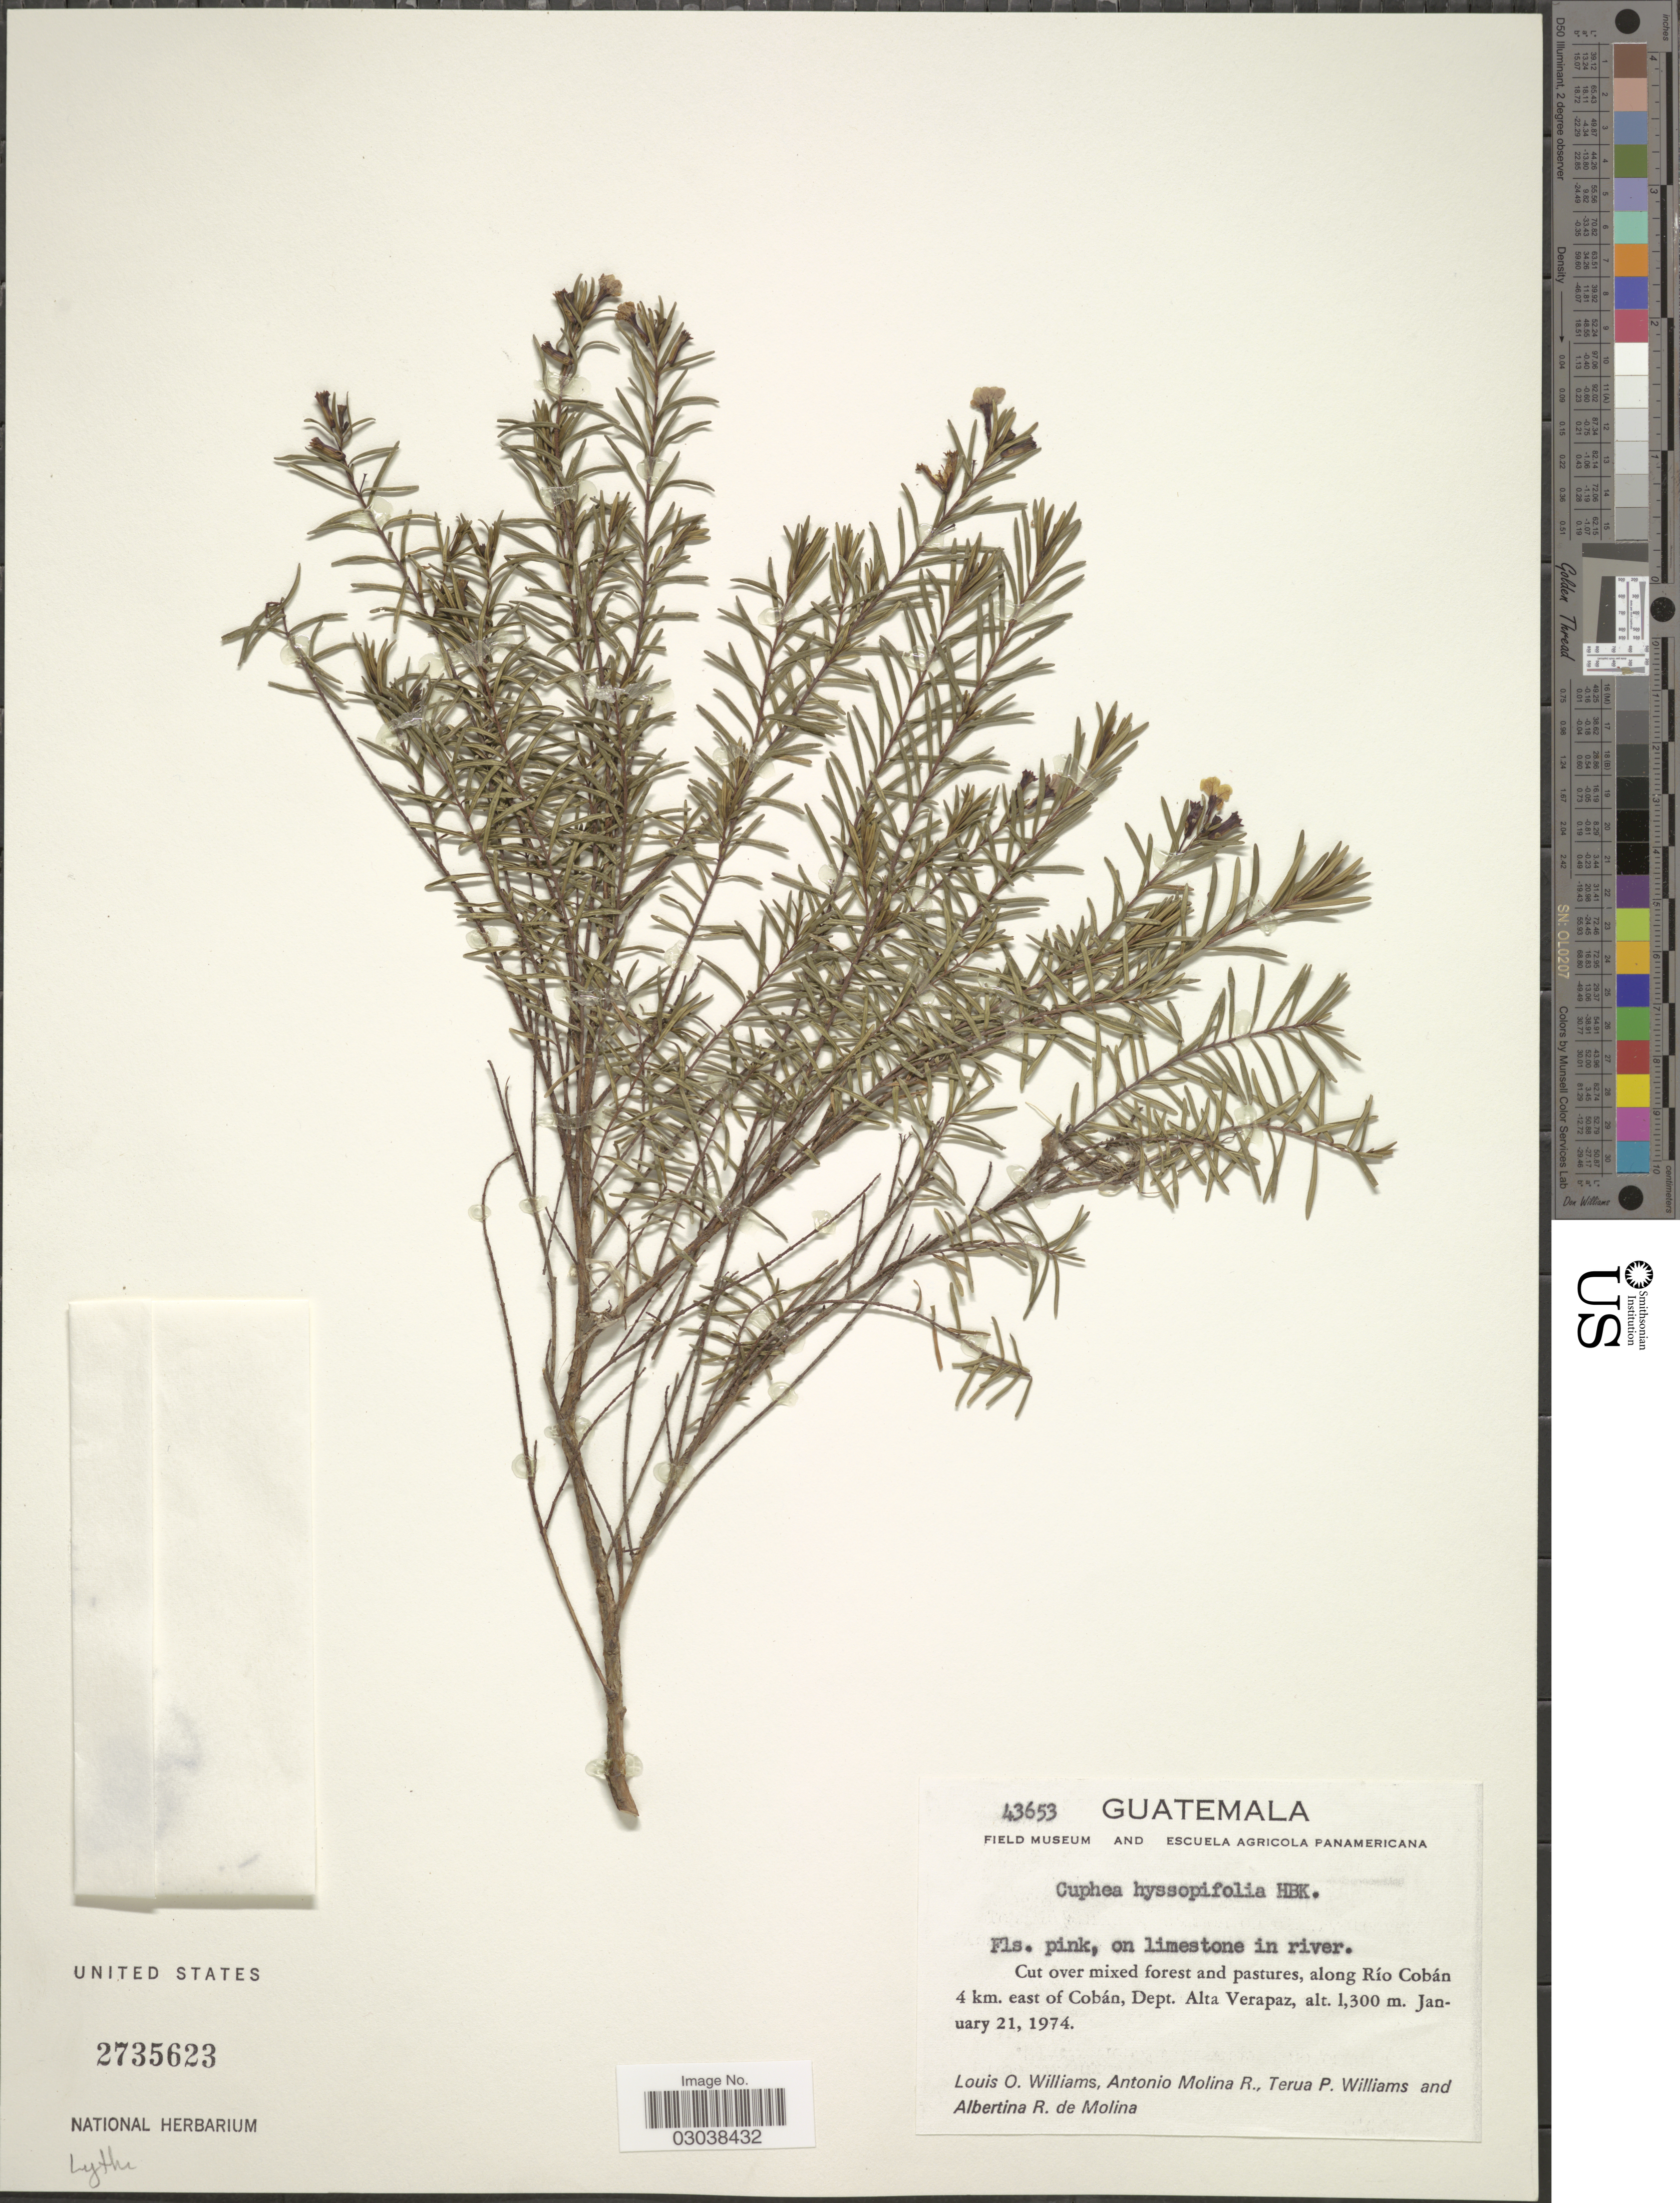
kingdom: Plantae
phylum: Tracheophyta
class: Magnoliopsida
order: Myrtales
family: Lythraceae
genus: Cuphea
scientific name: Cuphea hyssopifolia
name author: Kunth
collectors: L. O. Williams, A. Molina R., T. Williams & A. R. Molina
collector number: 43653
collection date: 1974-01-21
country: Guatemala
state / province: Alta Verapaz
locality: Along Río Cobán 4 km. east of Cobán, Dept. Alta Verapaz.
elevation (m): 1300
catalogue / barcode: US 2735623